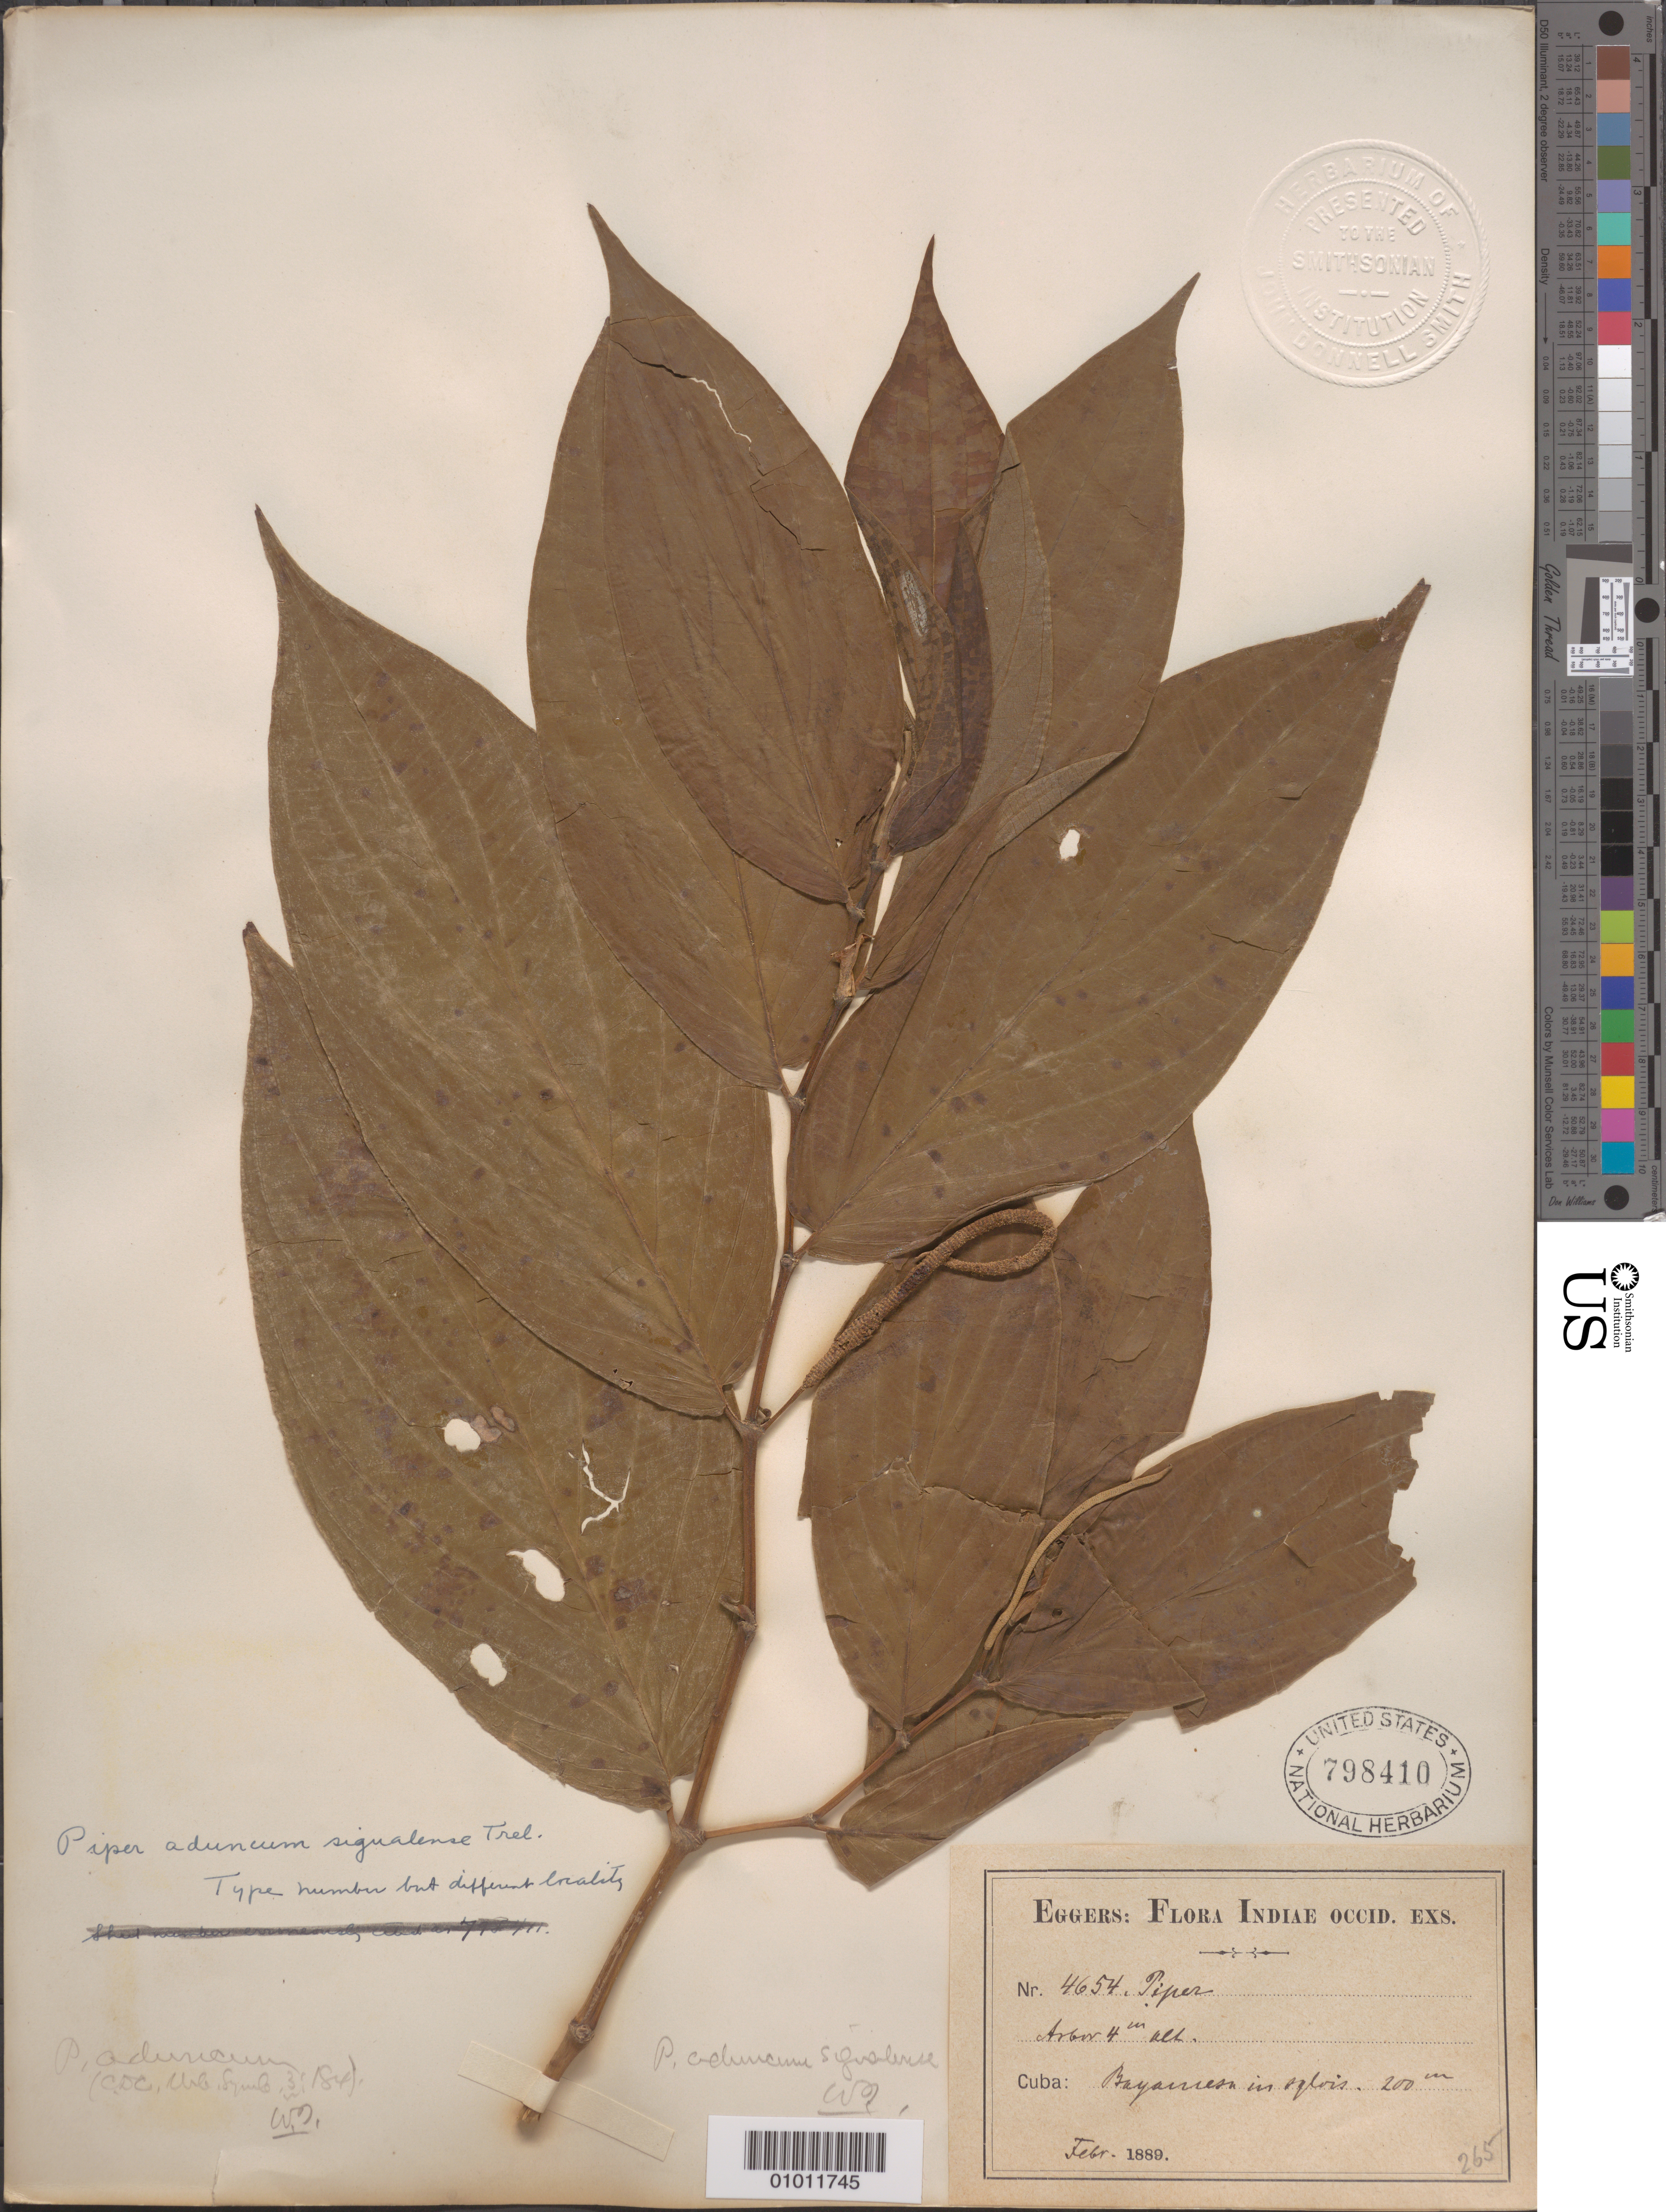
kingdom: Plantae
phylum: Tracheophyta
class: Magnoliopsida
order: Piperales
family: Piperaceae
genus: Piper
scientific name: Piper aduncum var. sigualense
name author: Trel.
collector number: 4654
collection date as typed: Feb 1889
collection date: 1889-02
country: Cuba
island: Cuba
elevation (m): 200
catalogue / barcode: US 798410